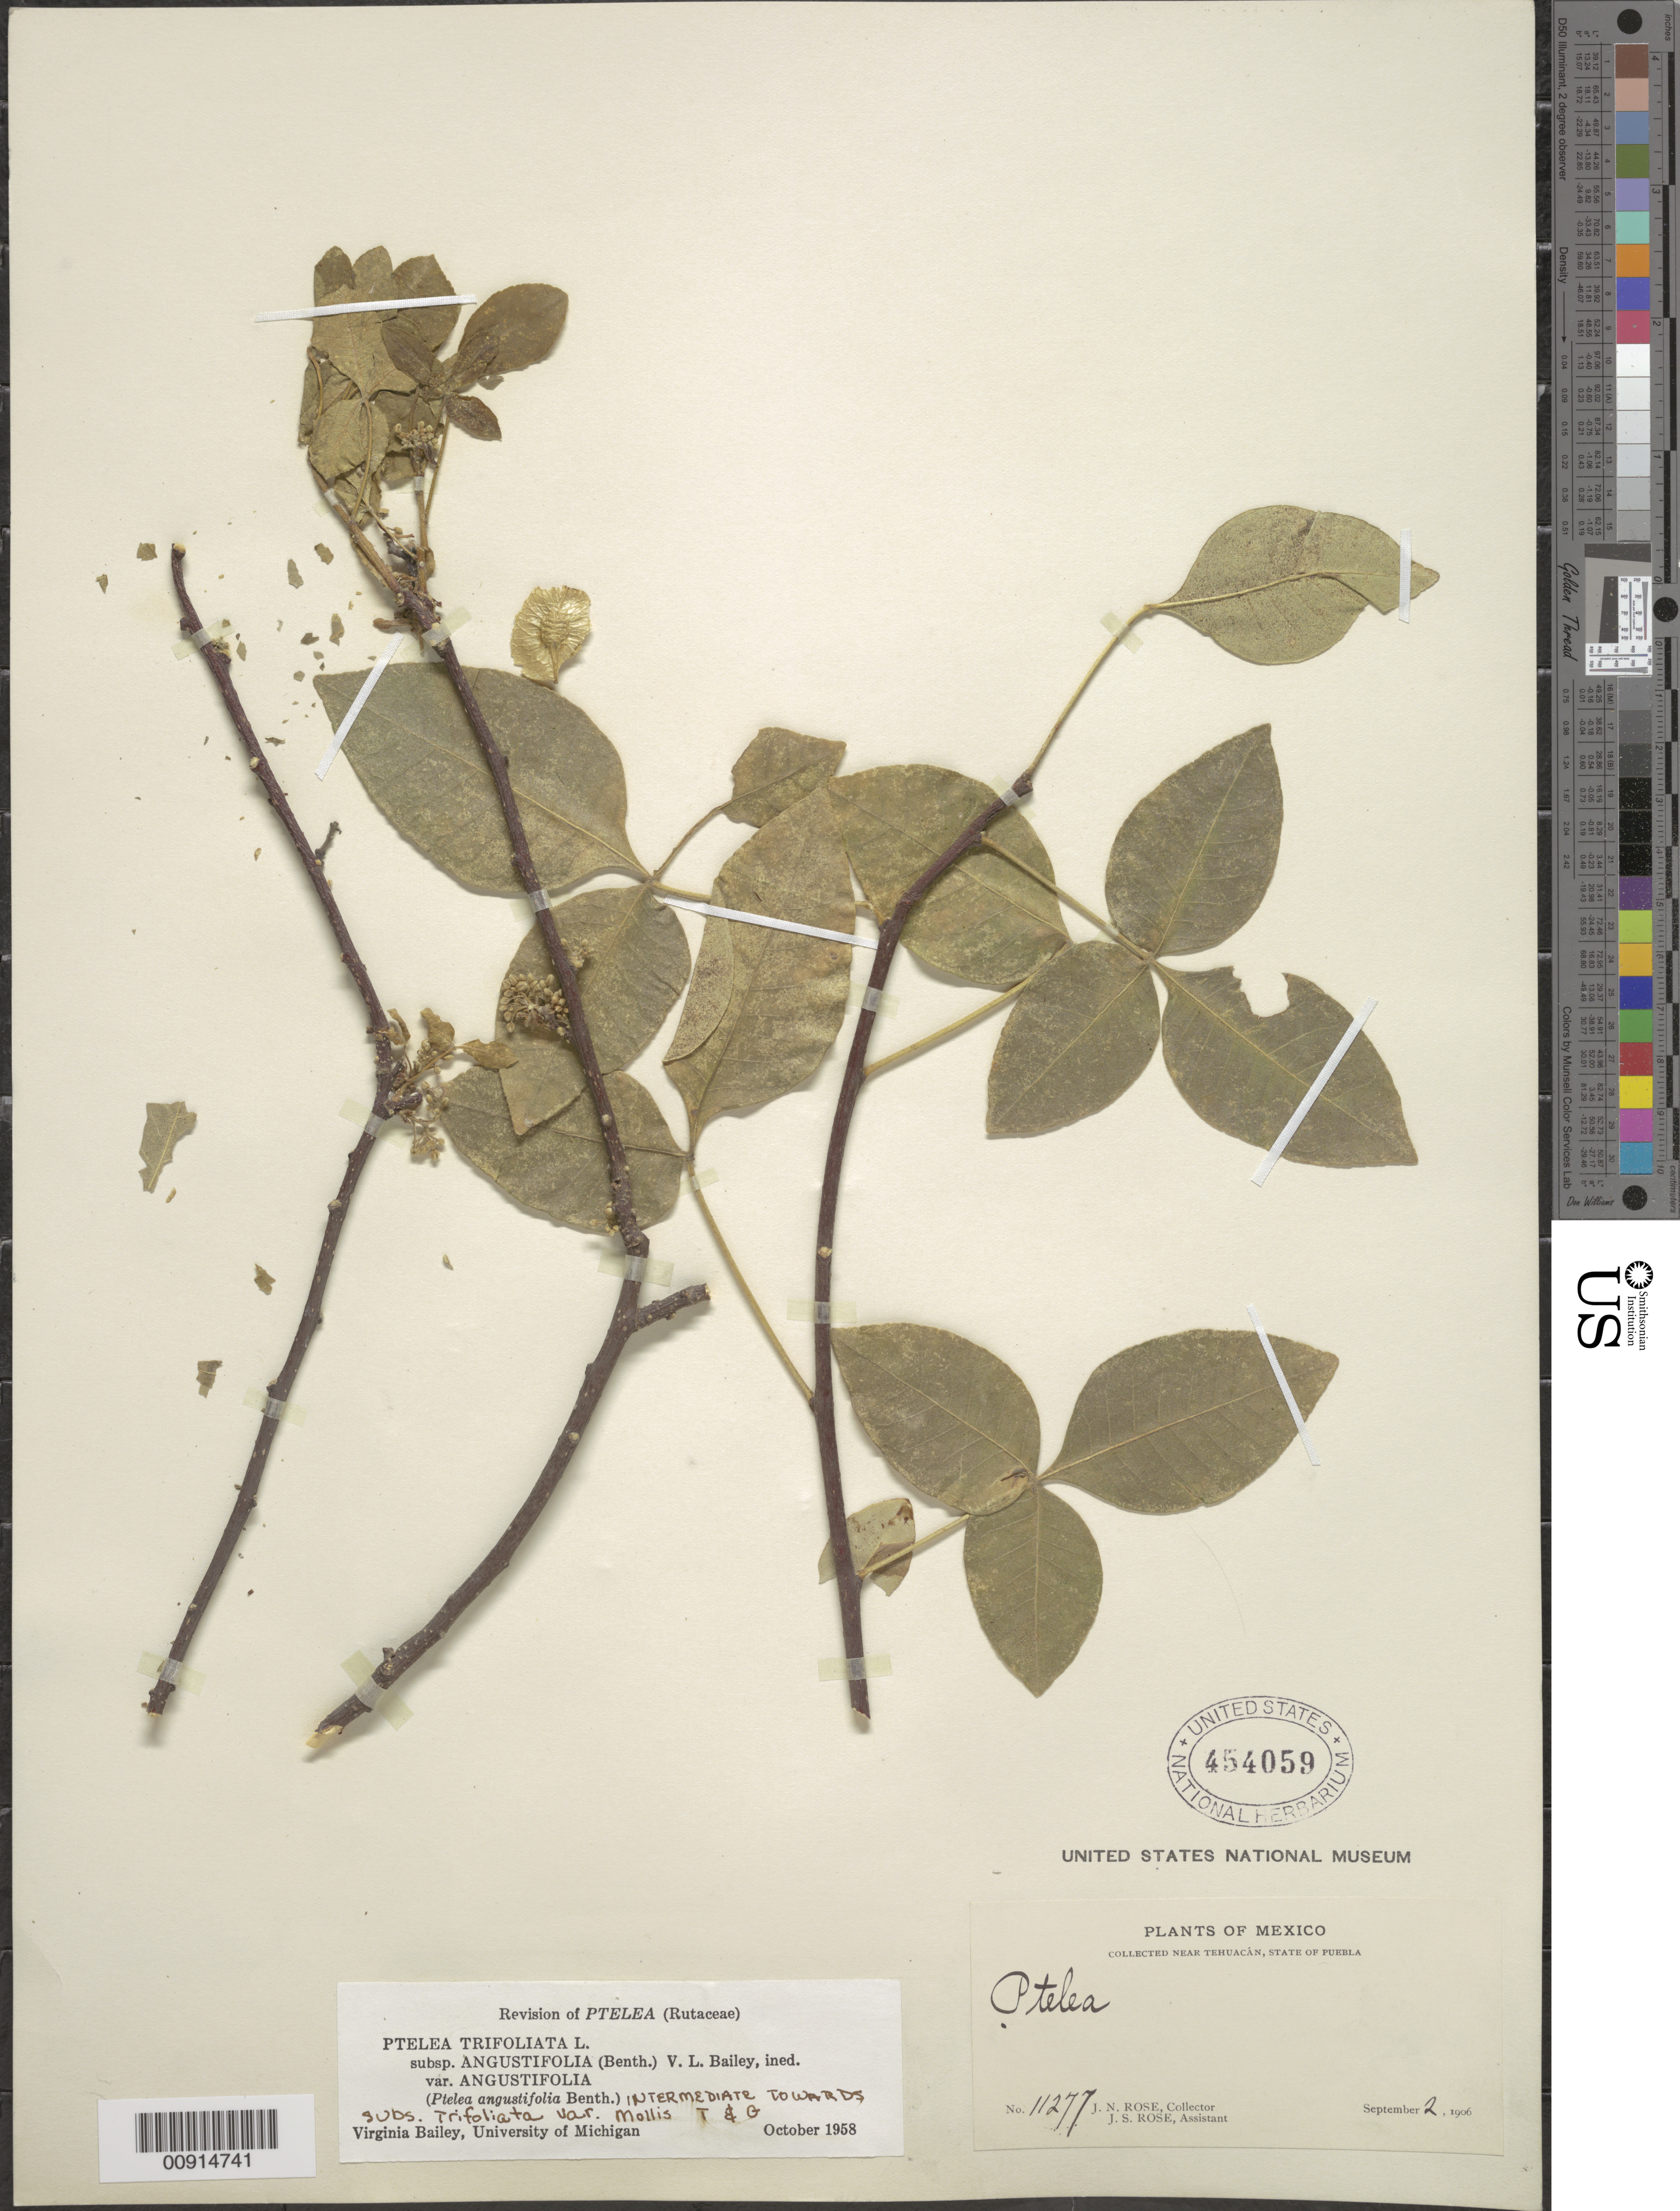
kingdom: Plantae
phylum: Tracheophyta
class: Magnoliopsida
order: Sapindales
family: Rutaceae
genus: Ptelea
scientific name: Ptelea trifoliata subsp. angustifolia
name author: (Benth.) V. L. Bailey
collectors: J. N. Rose & J. S. Rose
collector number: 11277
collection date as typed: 02 Sep 1906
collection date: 1906-09-02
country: Mexico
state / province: Puebla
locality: Near Tehuacán, State of Puebla.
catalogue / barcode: US 454059